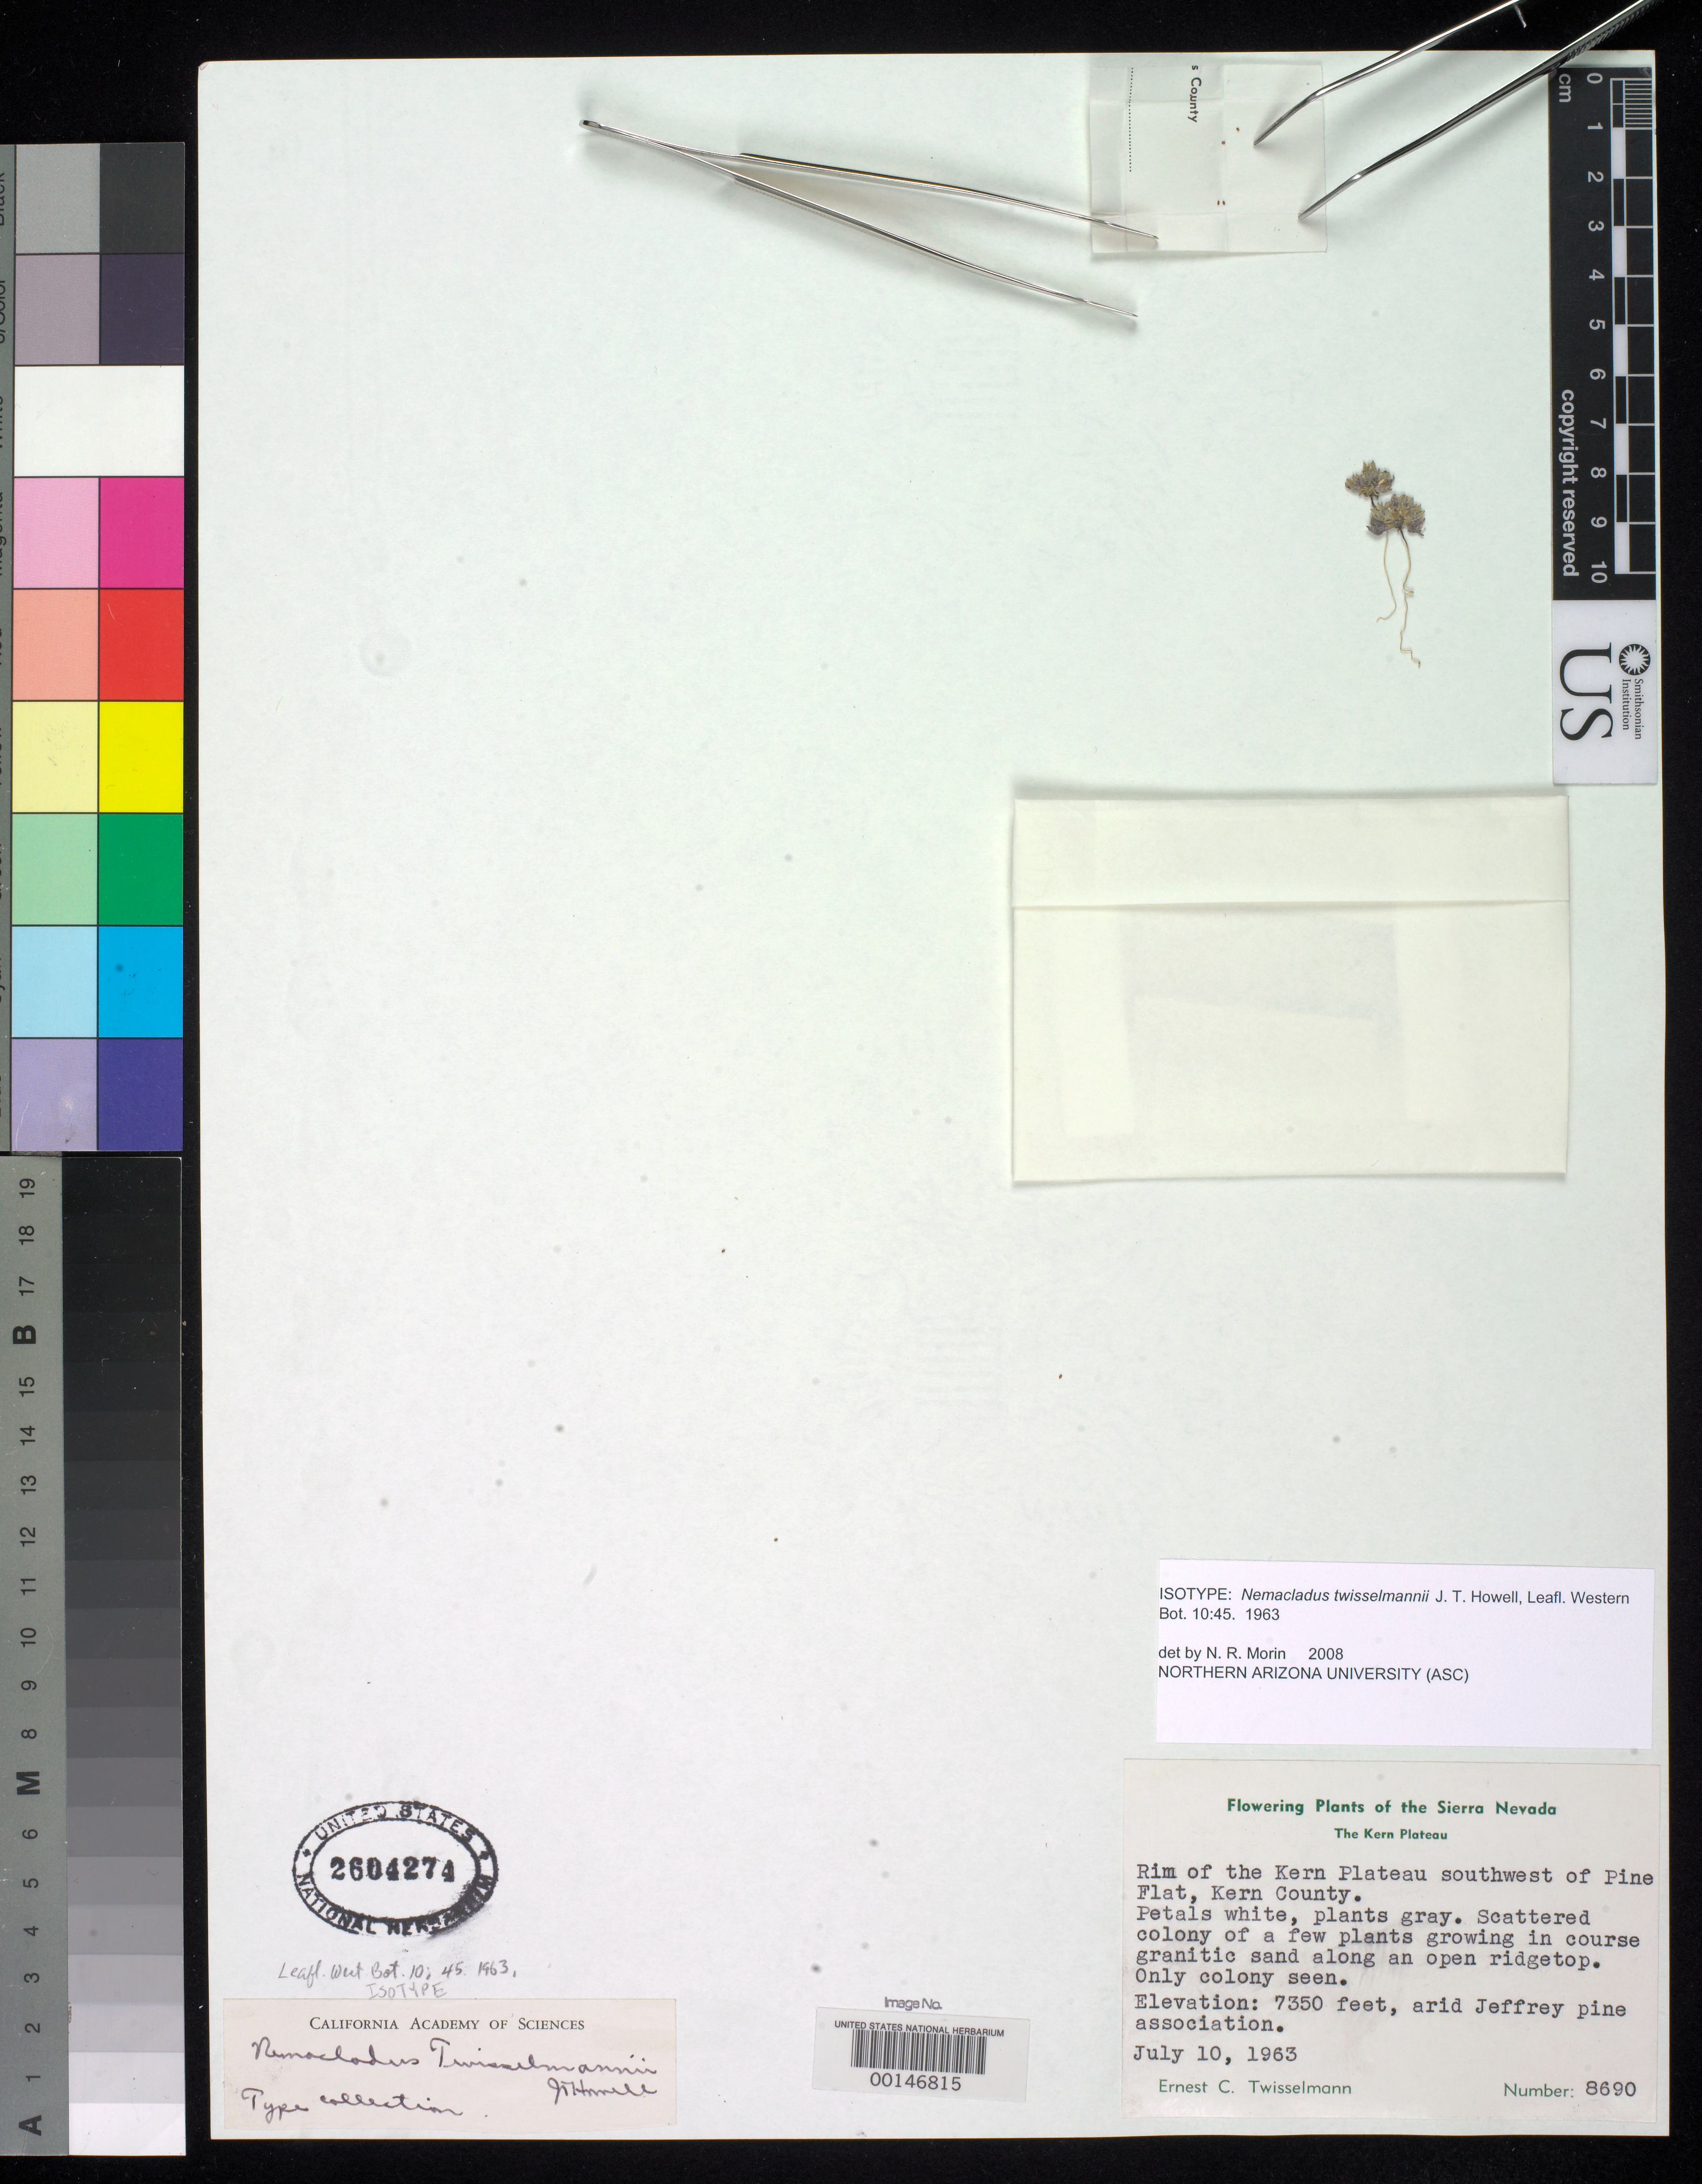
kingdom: Plantae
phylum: Tracheophyta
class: Magnoliopsida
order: Asterales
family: Campanulaceae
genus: Nemacladus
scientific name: Nemacladus twisselmannii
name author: J.T. Howell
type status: Isotype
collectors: E. Twisselmann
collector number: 8690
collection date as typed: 10 Jul 1963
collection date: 1963-07-10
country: United States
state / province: California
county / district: Kern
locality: Kern Plateau.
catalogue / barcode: US 2604274